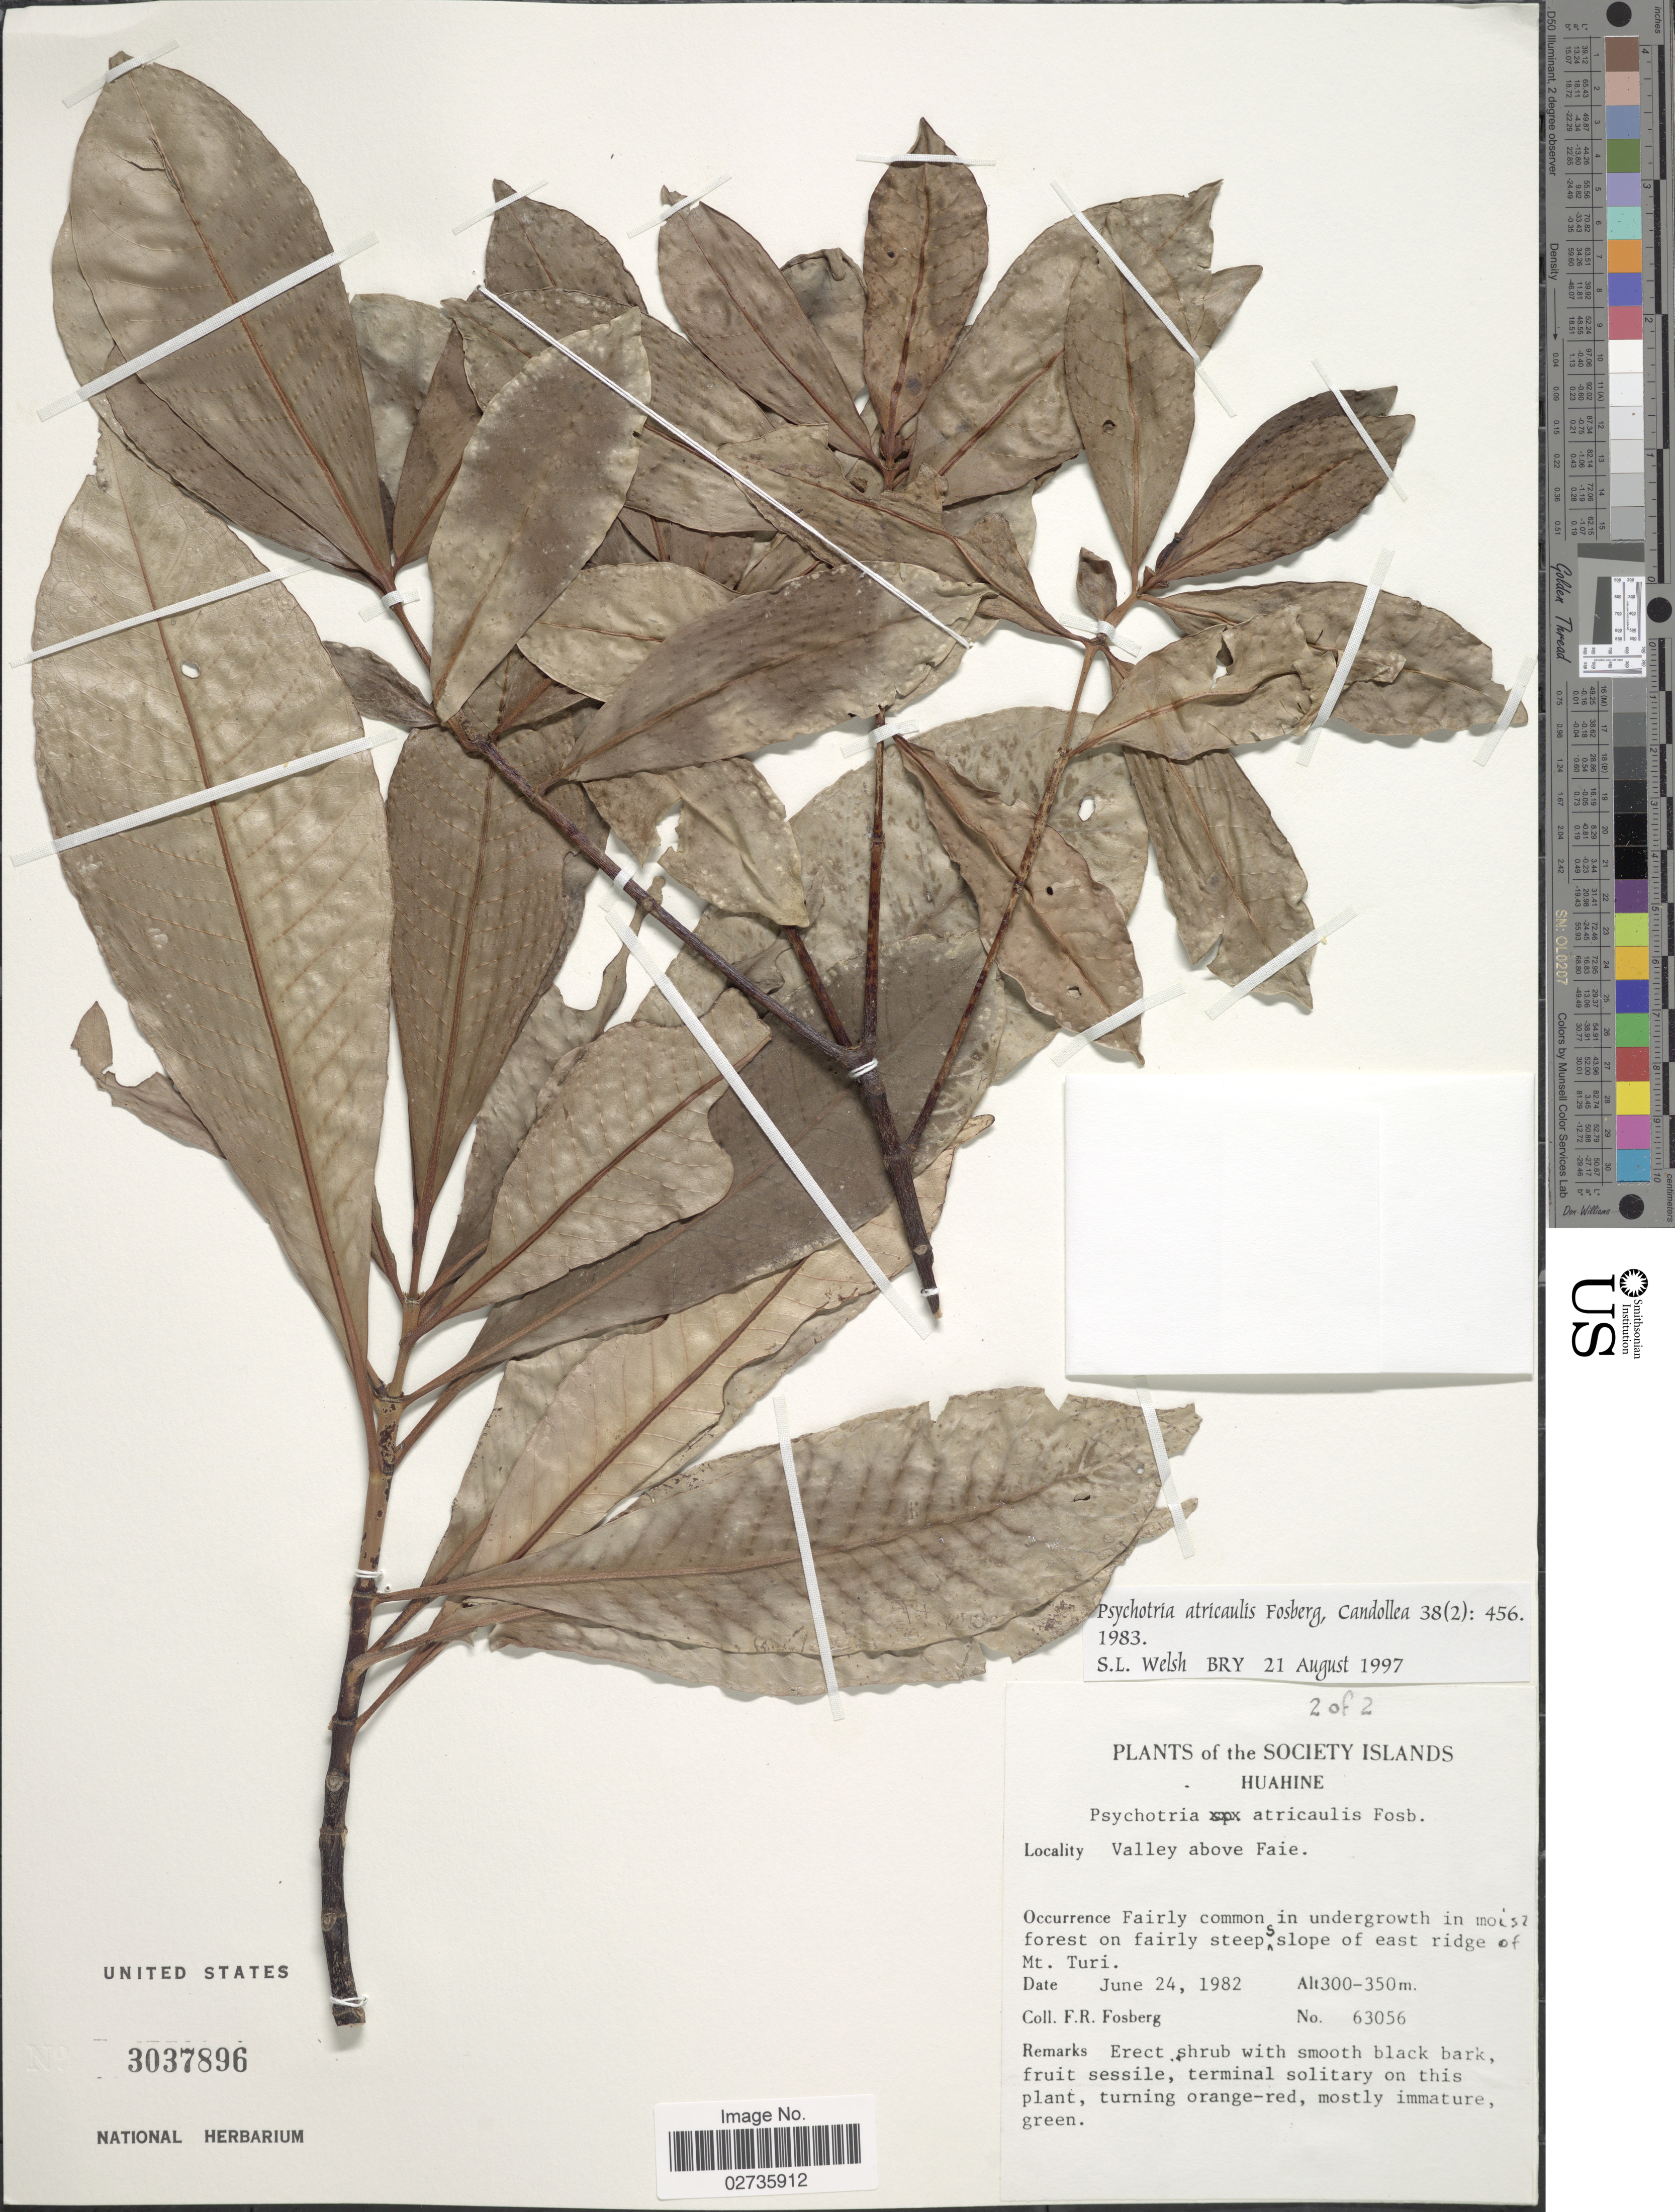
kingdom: Plantae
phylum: Tracheophyta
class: Magnoliopsida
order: Gentianales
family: Rubiaceae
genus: Psychotria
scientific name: Psychotria atricaulis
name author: Fosberg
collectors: F. R. Fosberg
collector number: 63056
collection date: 1982-06-24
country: French Polynesia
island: Huahine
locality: Society Islands, Huahine, Valley above Faie, Fairly common in undergrowth in moist forest on fairly steep S slope of east ridge of Mt Turi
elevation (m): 300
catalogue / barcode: US 3037896